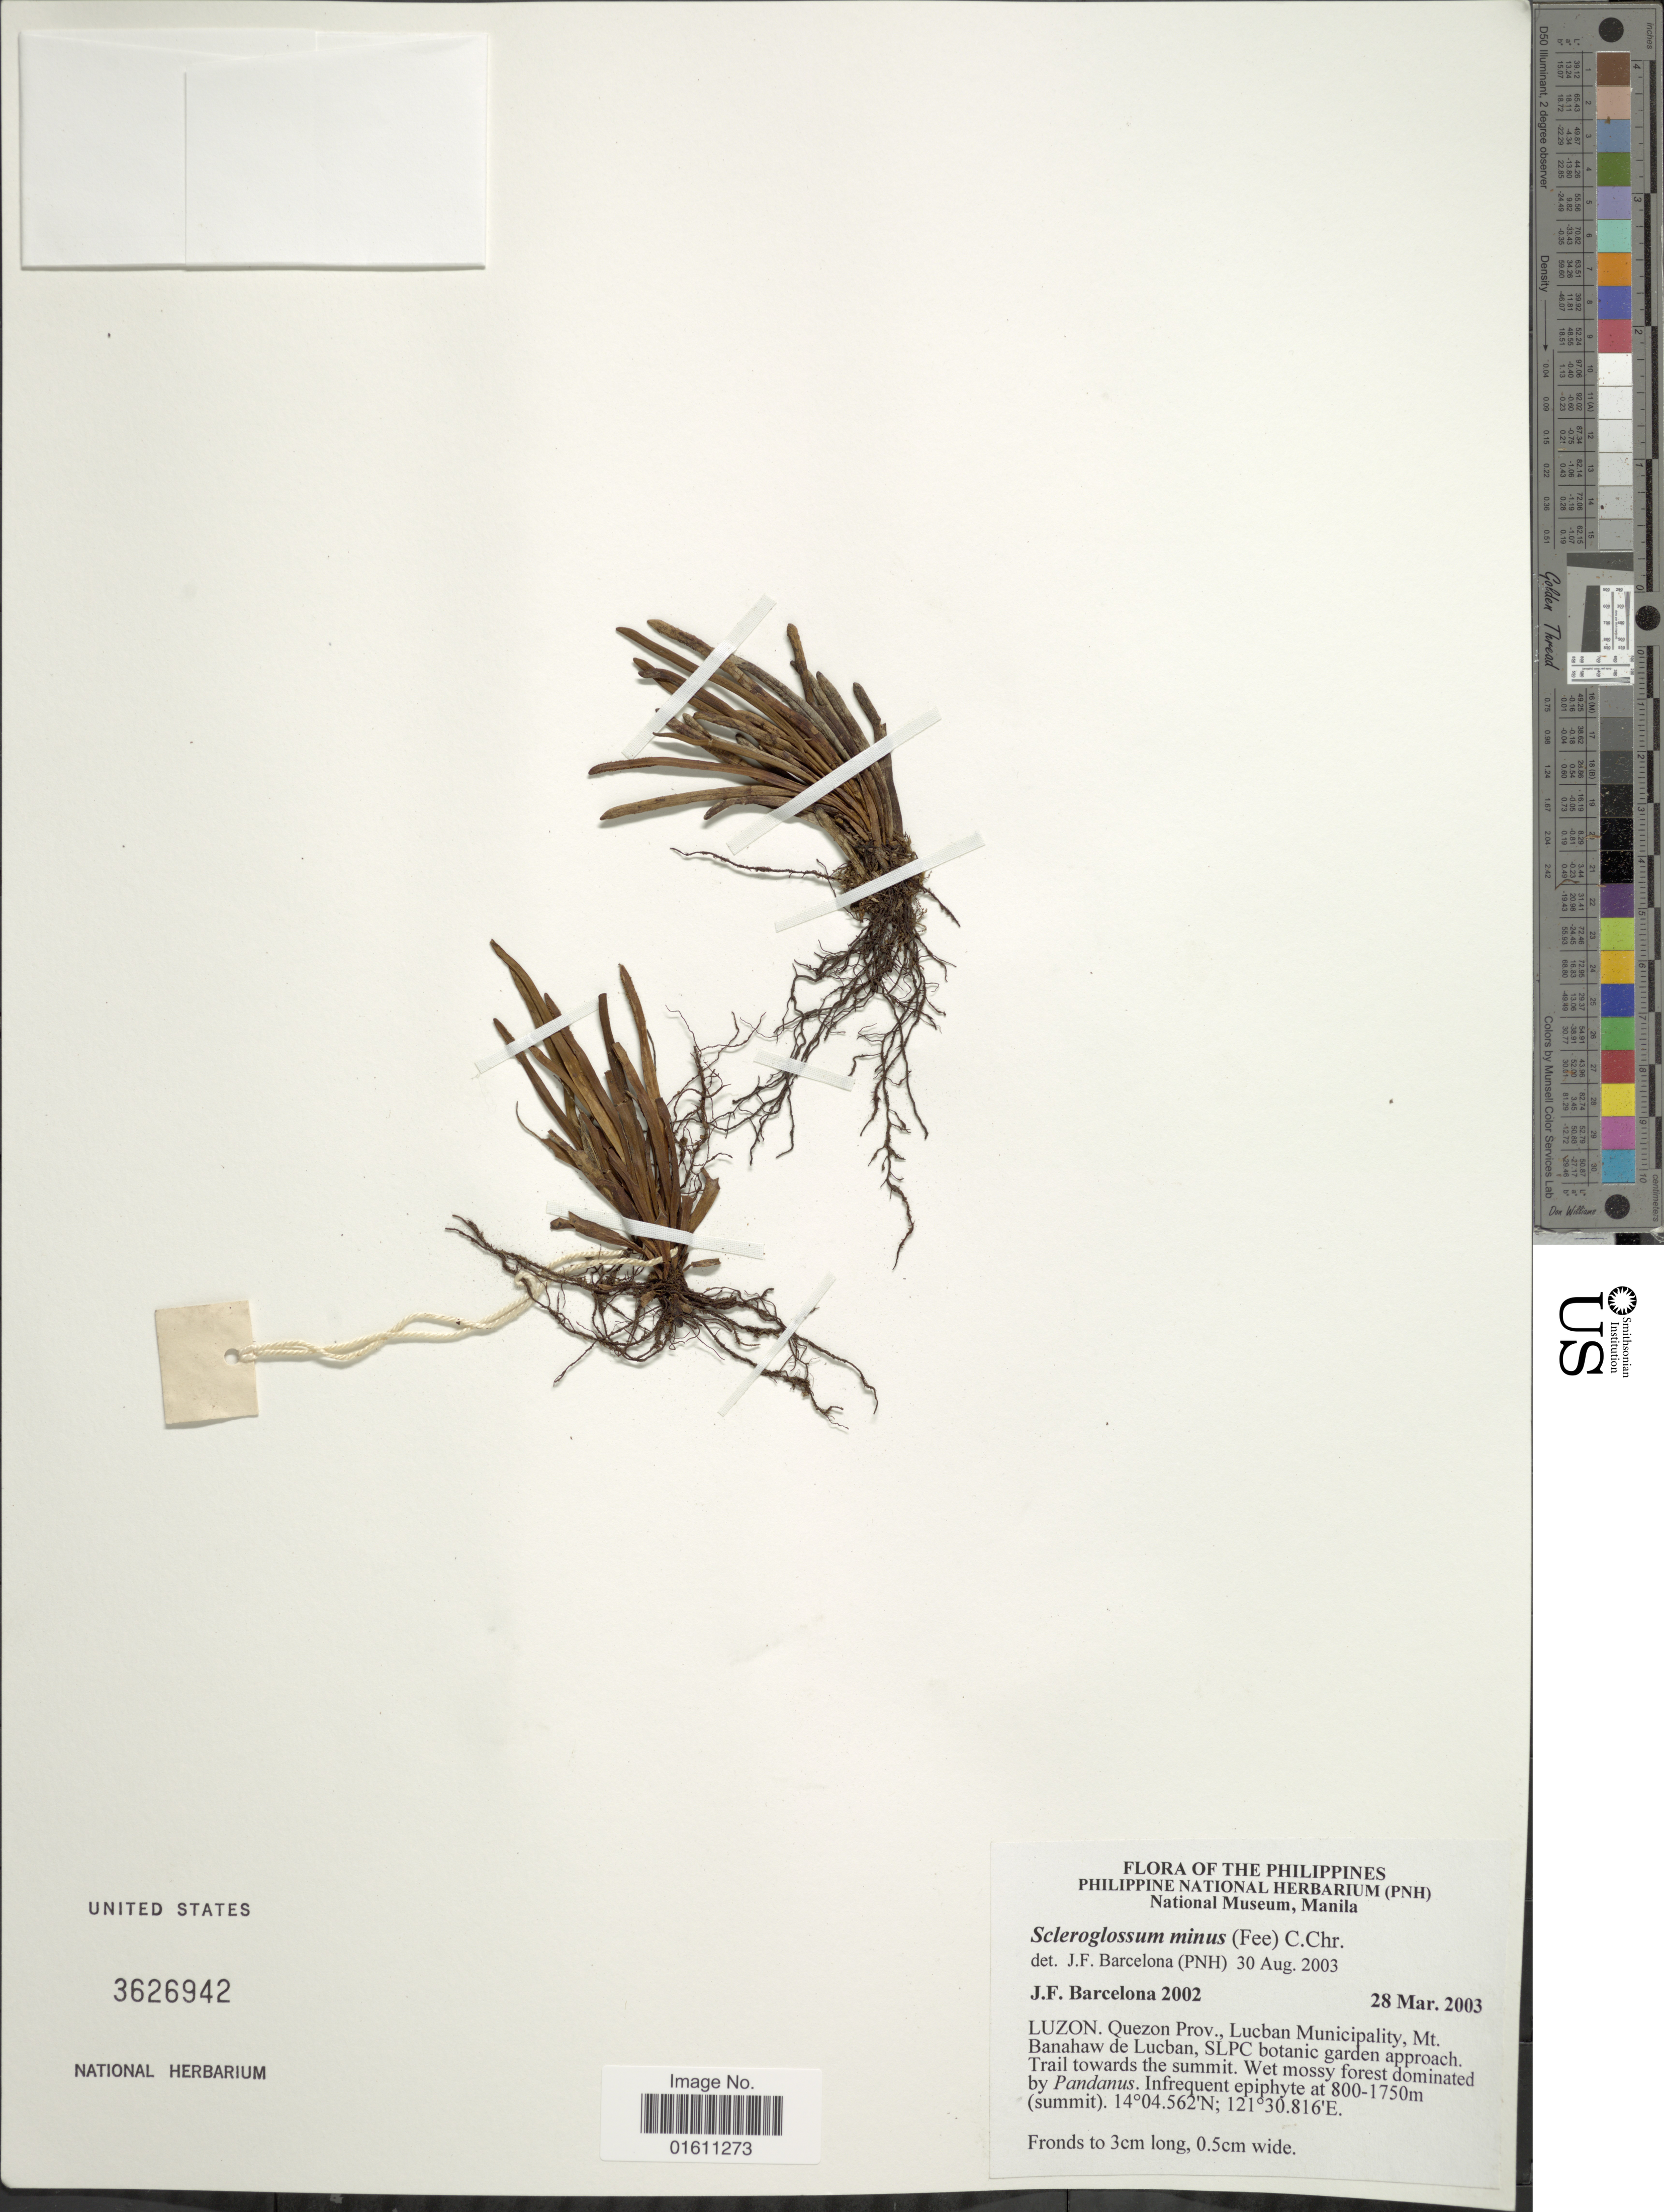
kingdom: Plantae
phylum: Tracheophyta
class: Polypodiopsida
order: Polypodiales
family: Polypodiaceae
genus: Scleroglossum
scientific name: Scleroglossum minus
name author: (Fée) C. Chr.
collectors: J. F. Barcelona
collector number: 2002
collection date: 2003-03-28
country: Philippines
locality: The Philippines, Luzon. Quezon Prov., Lucban Municipality, Mt. Banahaw de Lucban, SLPC botanic garden approach. Trail towards the summit.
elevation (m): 800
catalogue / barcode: US 3626942